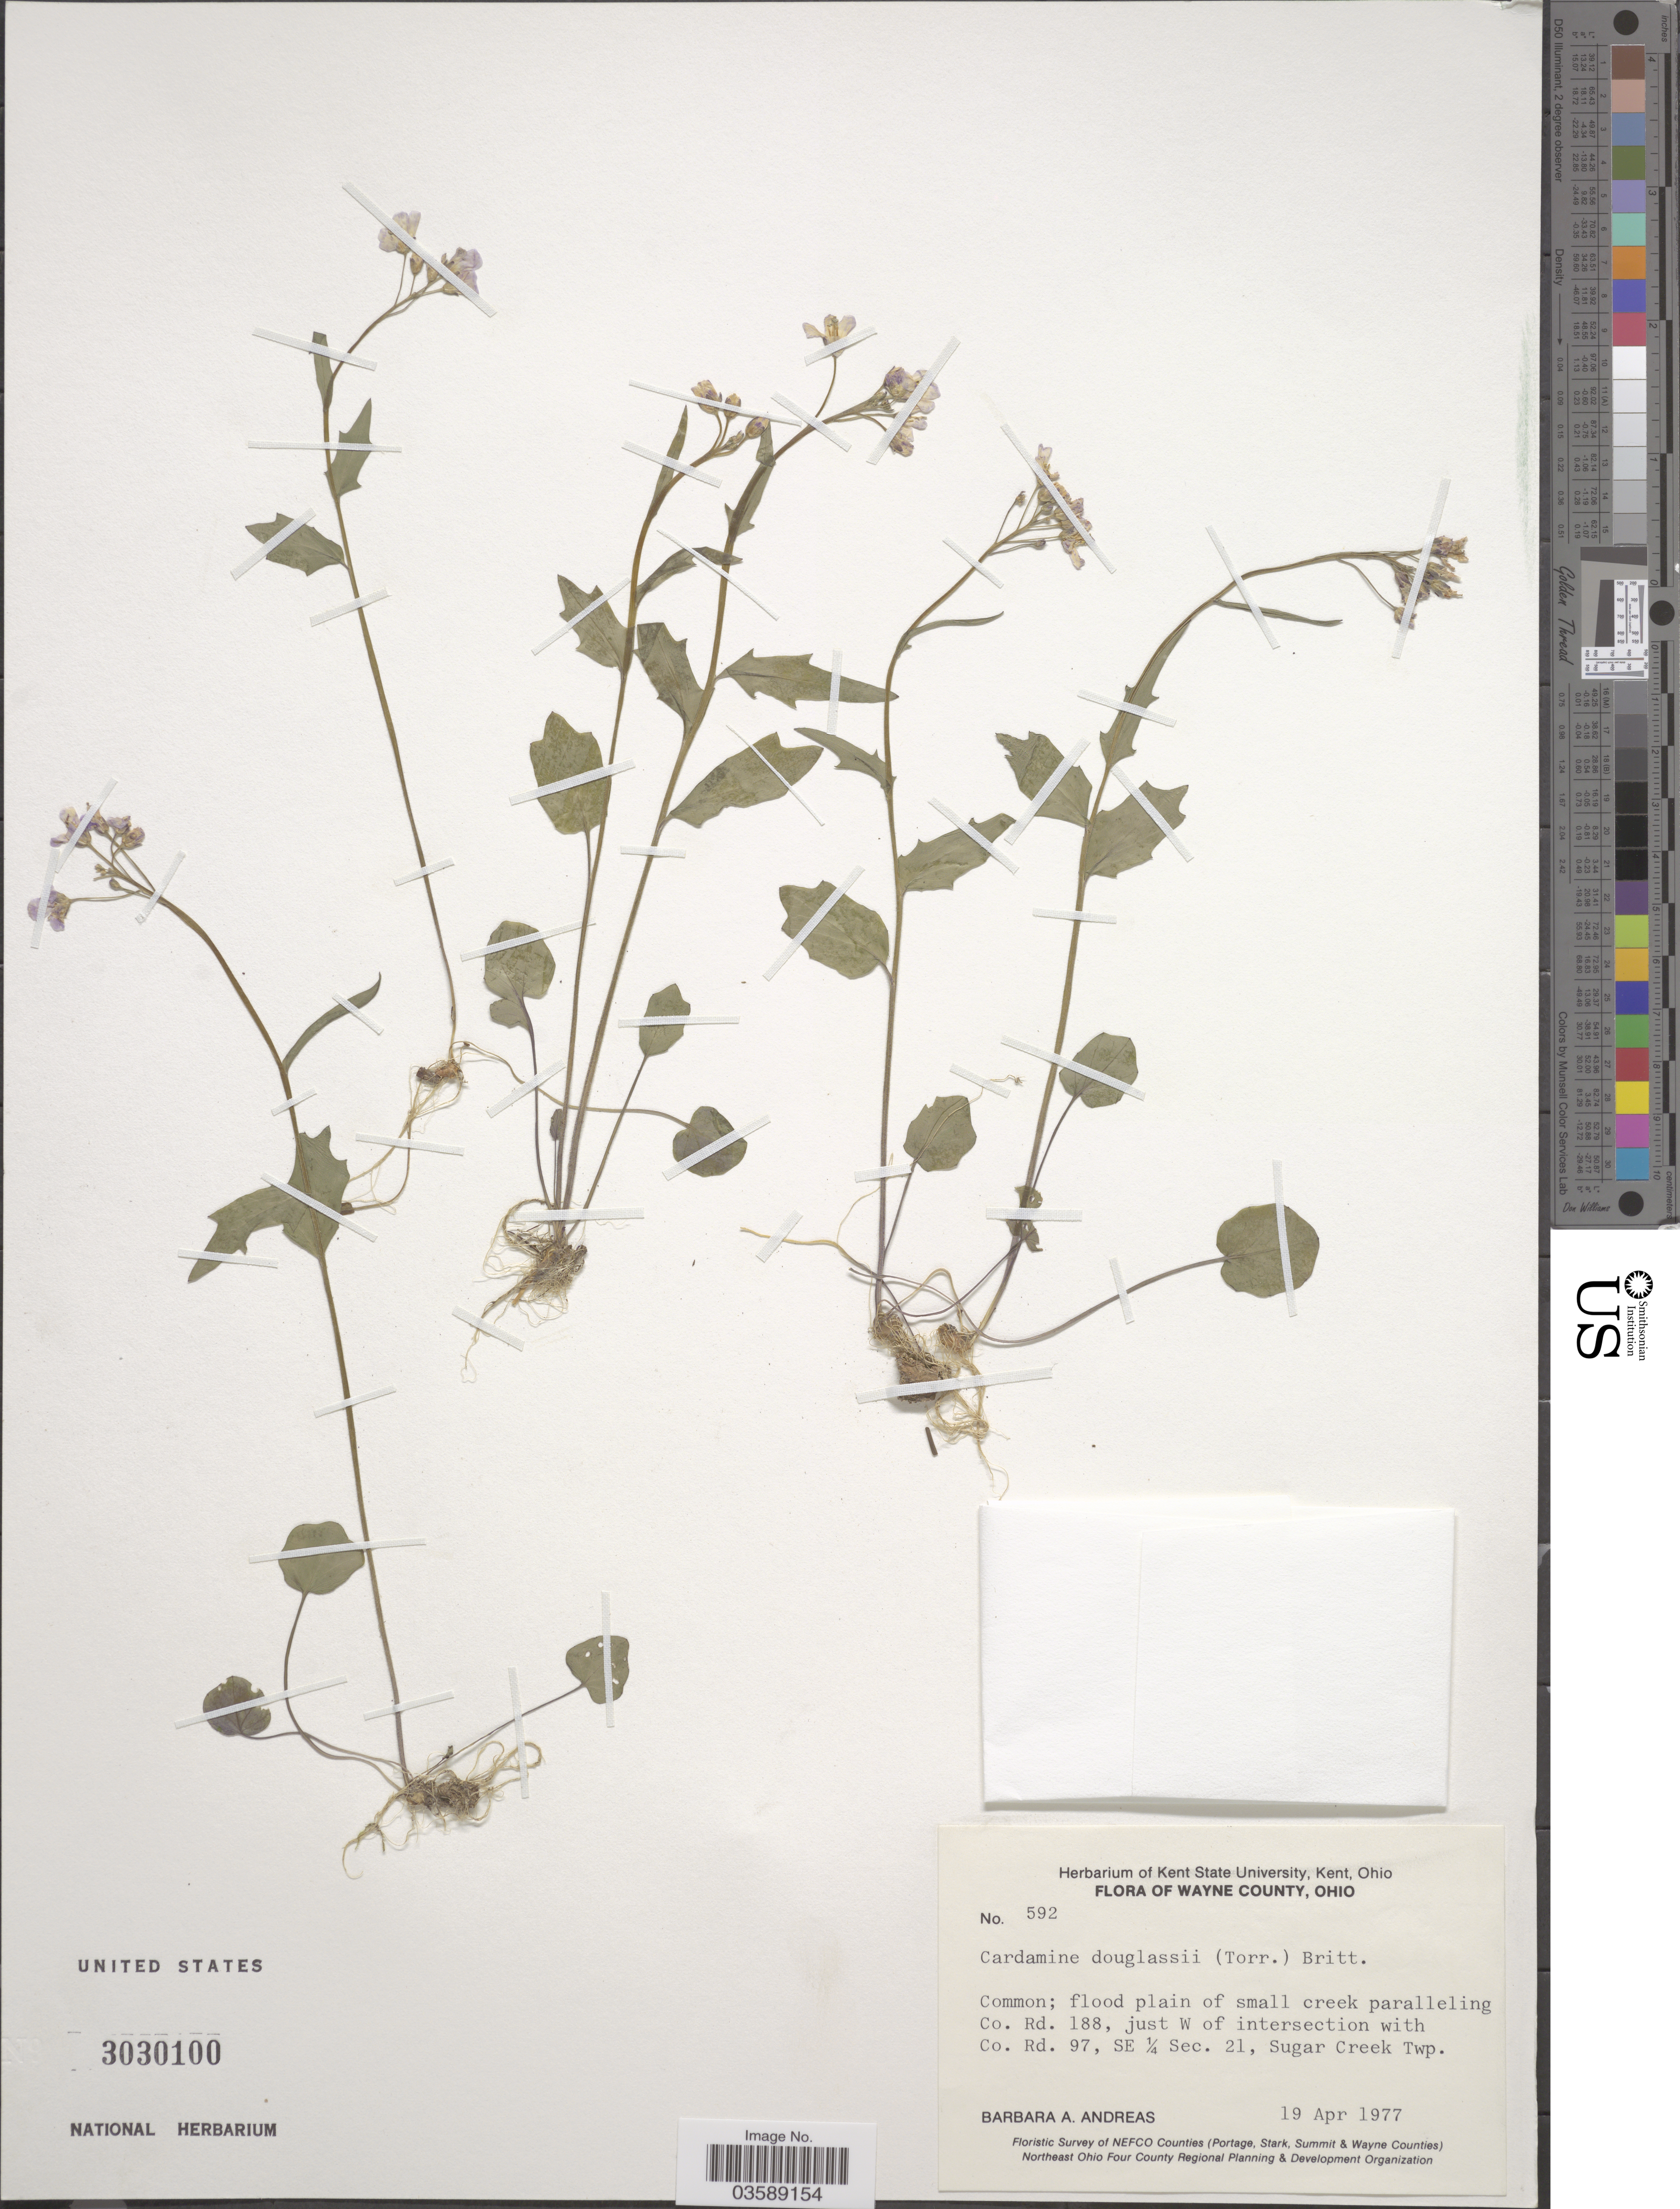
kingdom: Plantae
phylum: Tracheophyta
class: Magnoliopsida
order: Brassicales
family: Brassicaceae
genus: Cardamine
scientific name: Cardamine douglassii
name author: Britton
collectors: B. A. Andreas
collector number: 592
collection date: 1977-04-19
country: United States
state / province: Ohio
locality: Wayne County. flood plain of small creek paralleling Co. Rd. 188, just W of intersection with Co. Rd. 97, SE ¼ Sec. 21, Sugar Creek Twp.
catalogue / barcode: US 3030100